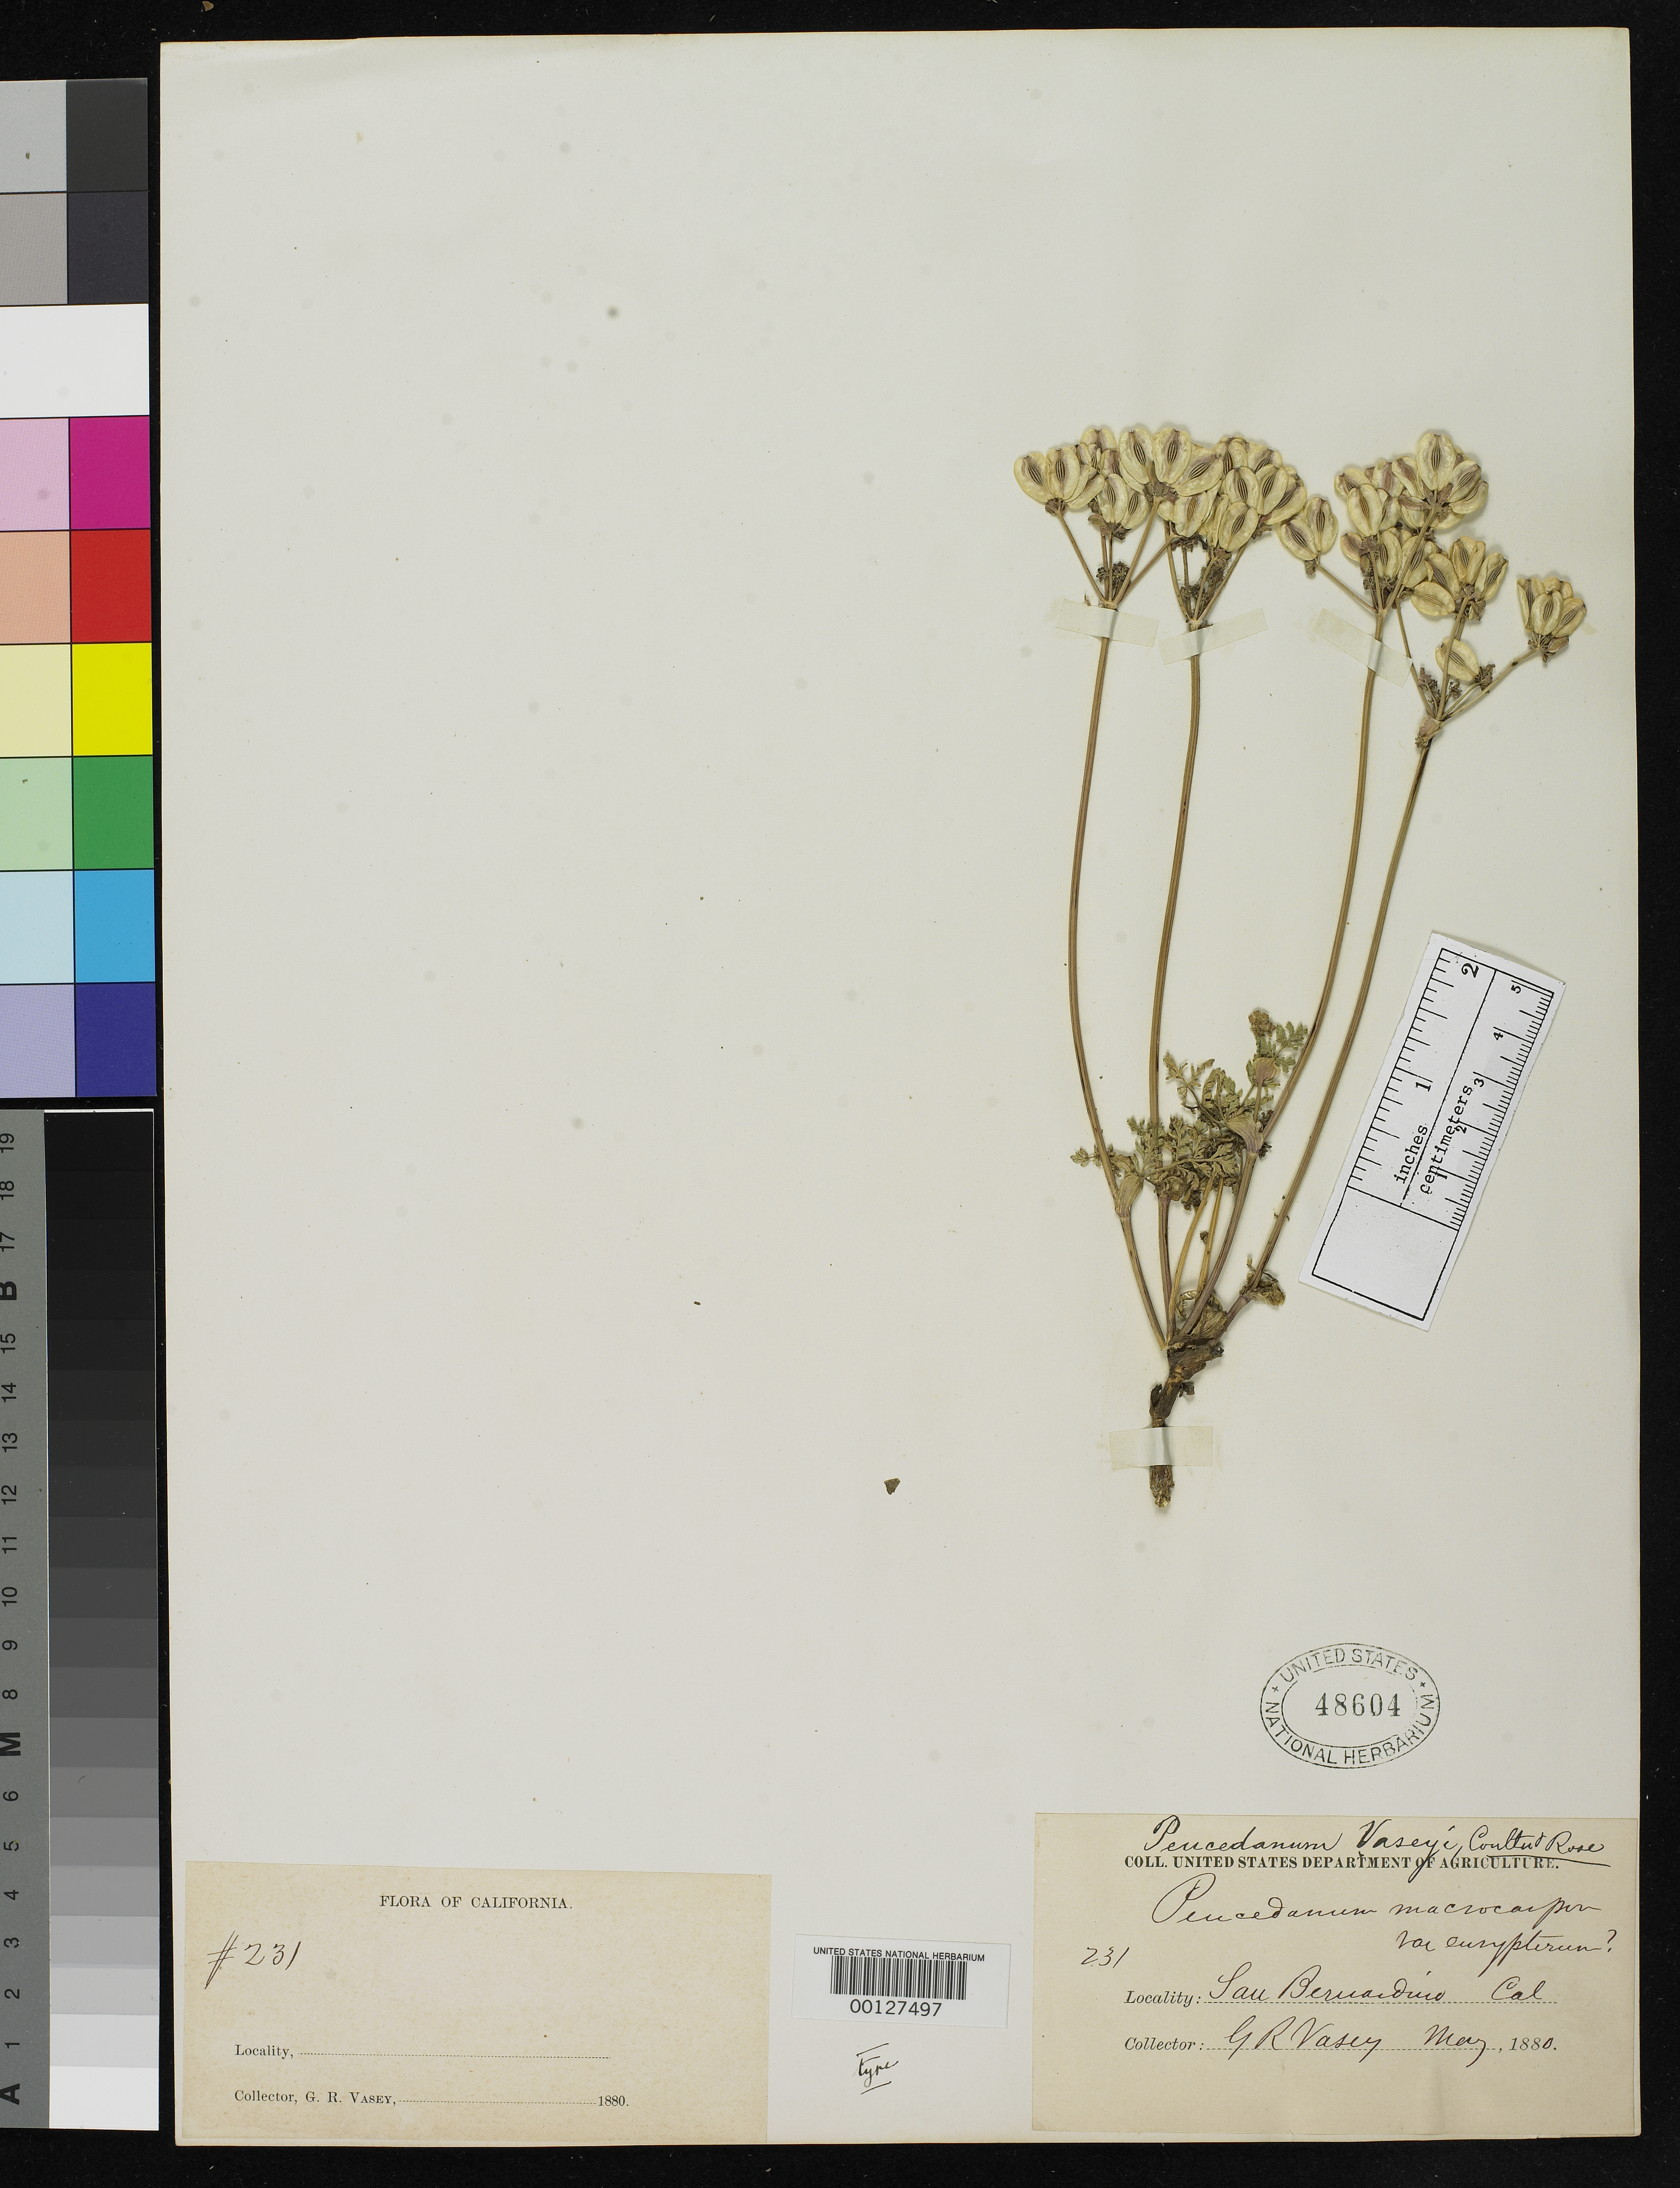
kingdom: Plantae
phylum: Tracheophyta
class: Magnoliopsida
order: Apiales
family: Apiaceae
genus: Peucedanum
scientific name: Peucedanum vaseyi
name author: J.M. Coult. & Rose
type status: Syntype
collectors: G. R. Vasey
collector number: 231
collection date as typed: May 1880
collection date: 1880-05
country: United States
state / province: California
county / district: San Bernardino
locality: San Bernardino Mts.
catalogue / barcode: US 48604